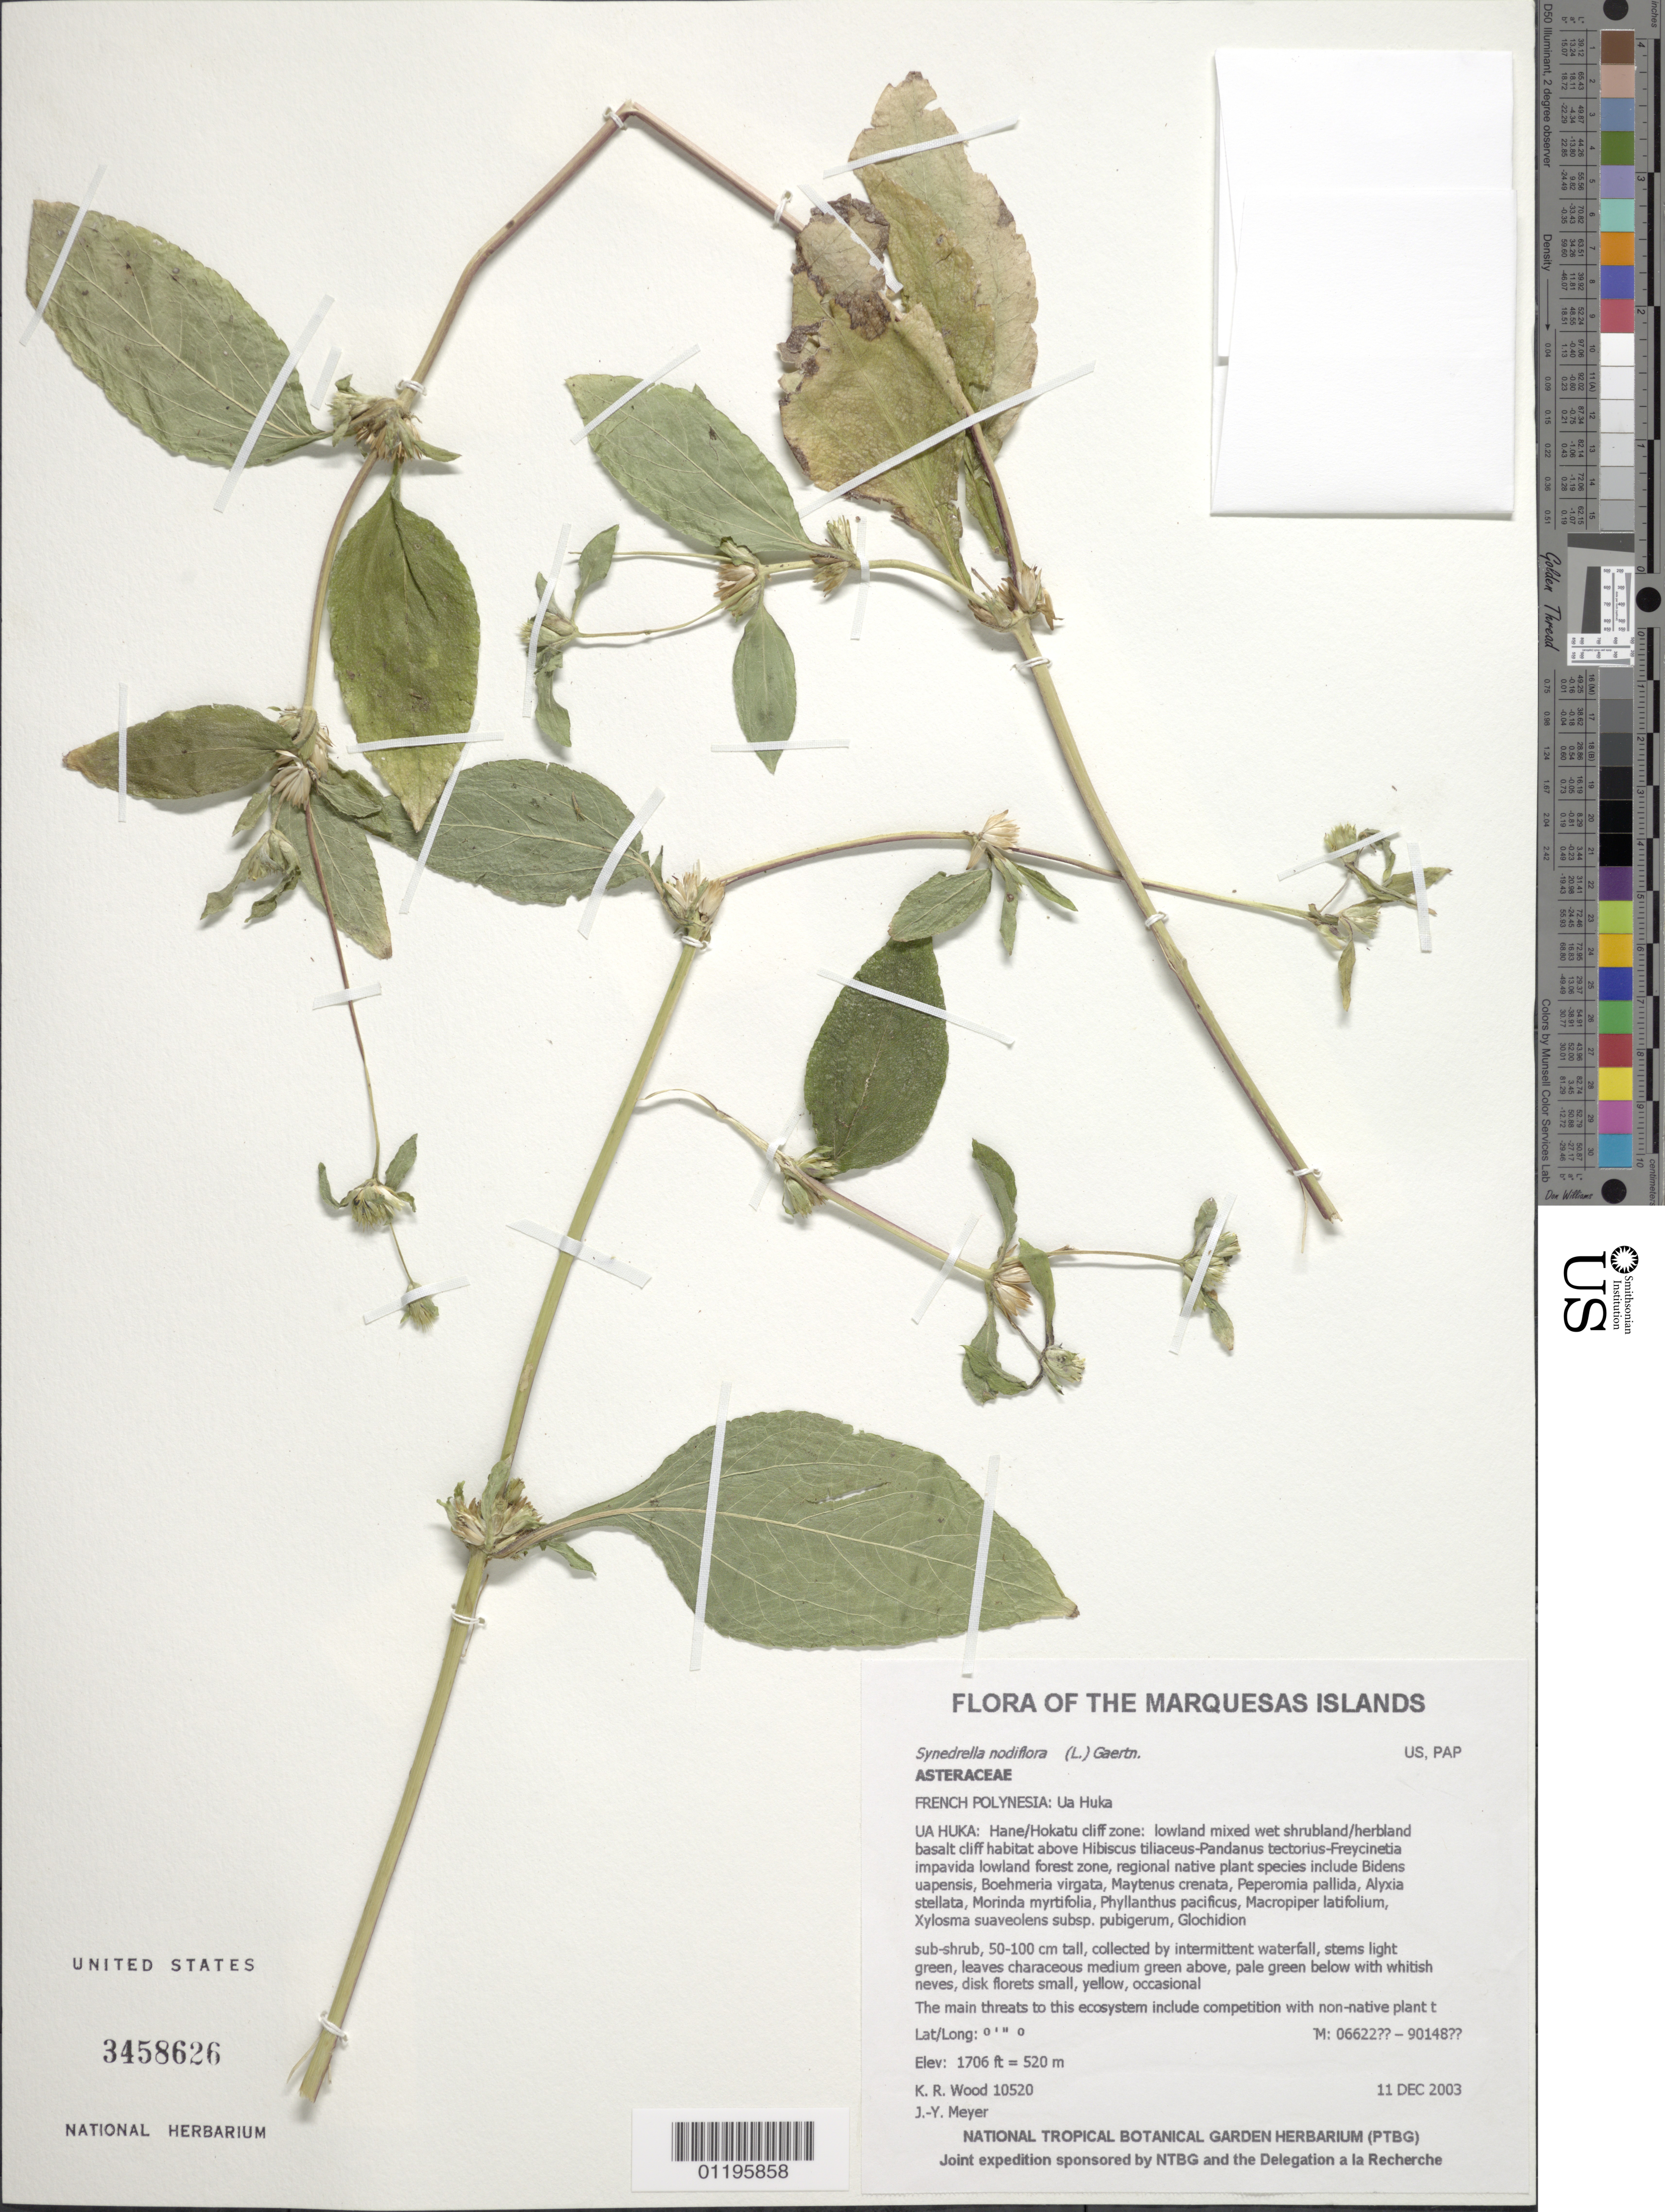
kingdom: Plantae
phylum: Tracheophyta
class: Magnoliopsida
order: Asterales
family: Asteraceae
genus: Synedrella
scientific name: Synedrella nodiflora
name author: (L.) Gaertn.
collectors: K. R. Wood & J.-Y. Meyer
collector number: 10520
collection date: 2003-12-11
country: French Polynesia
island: Ua Huka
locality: Hane/Hokatu cliff zone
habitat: Ridge and cliff, E aspect, steep slope, scattered, mesic to wet. Lowland mixed wet shrubland/herbland basalt cliff habitat above Hibiscus tiliaceus-Pandanus tectorius-Freycinetia impavida lowland forest zone. Collected by intermittent waterfall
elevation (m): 520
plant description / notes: Competition with non-native plant taxa such as Psidium guajava, Ageratum conyzoides, Zingiber zerumbet, Paspalum conjugatum, Coffea arabica, Oplismenus compositus, and Kyllinga brevifolia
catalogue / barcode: US 3458626